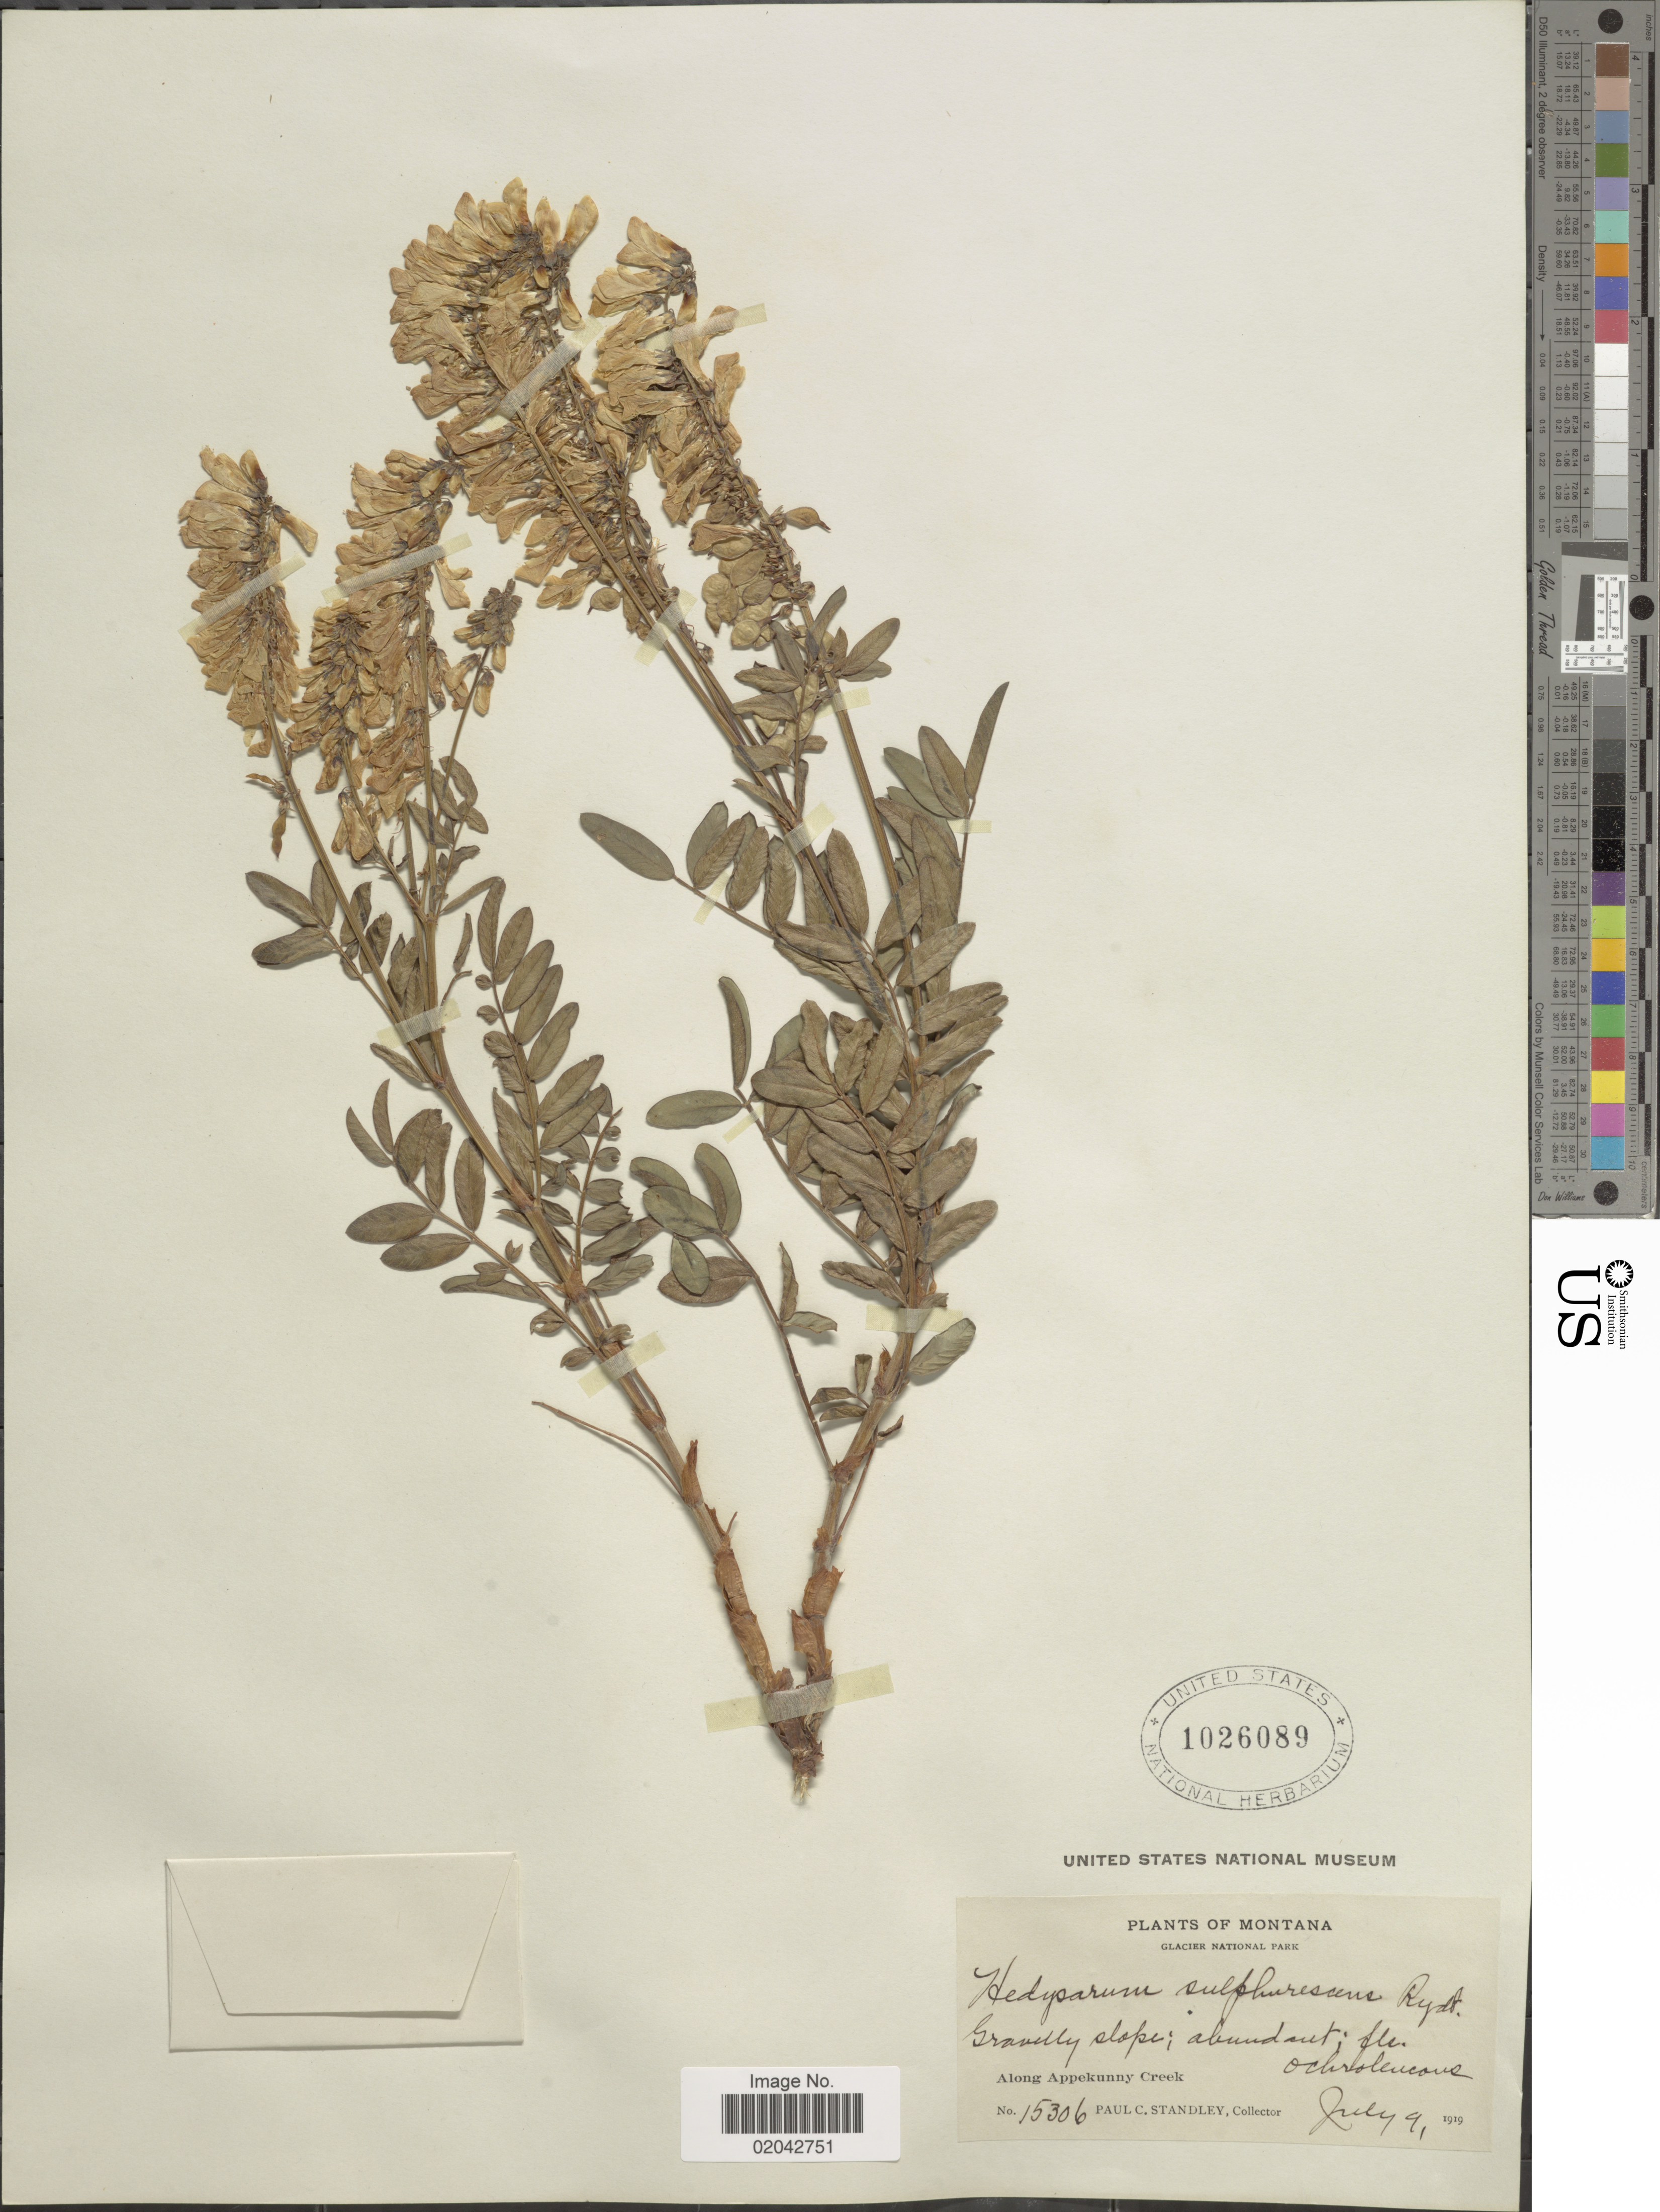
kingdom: Plantae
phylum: Tracheophyta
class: Magnoliopsida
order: Fabales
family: Fabaceae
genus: Hedysarum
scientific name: Hedysarum sulphurescens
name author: Rydb.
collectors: P. C. Standley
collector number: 15306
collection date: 1919-07-09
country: United States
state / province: Montana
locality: Gravelly slope; abundant, fls. ochroleucous, along Appekunny Creek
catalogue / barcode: US 1026089